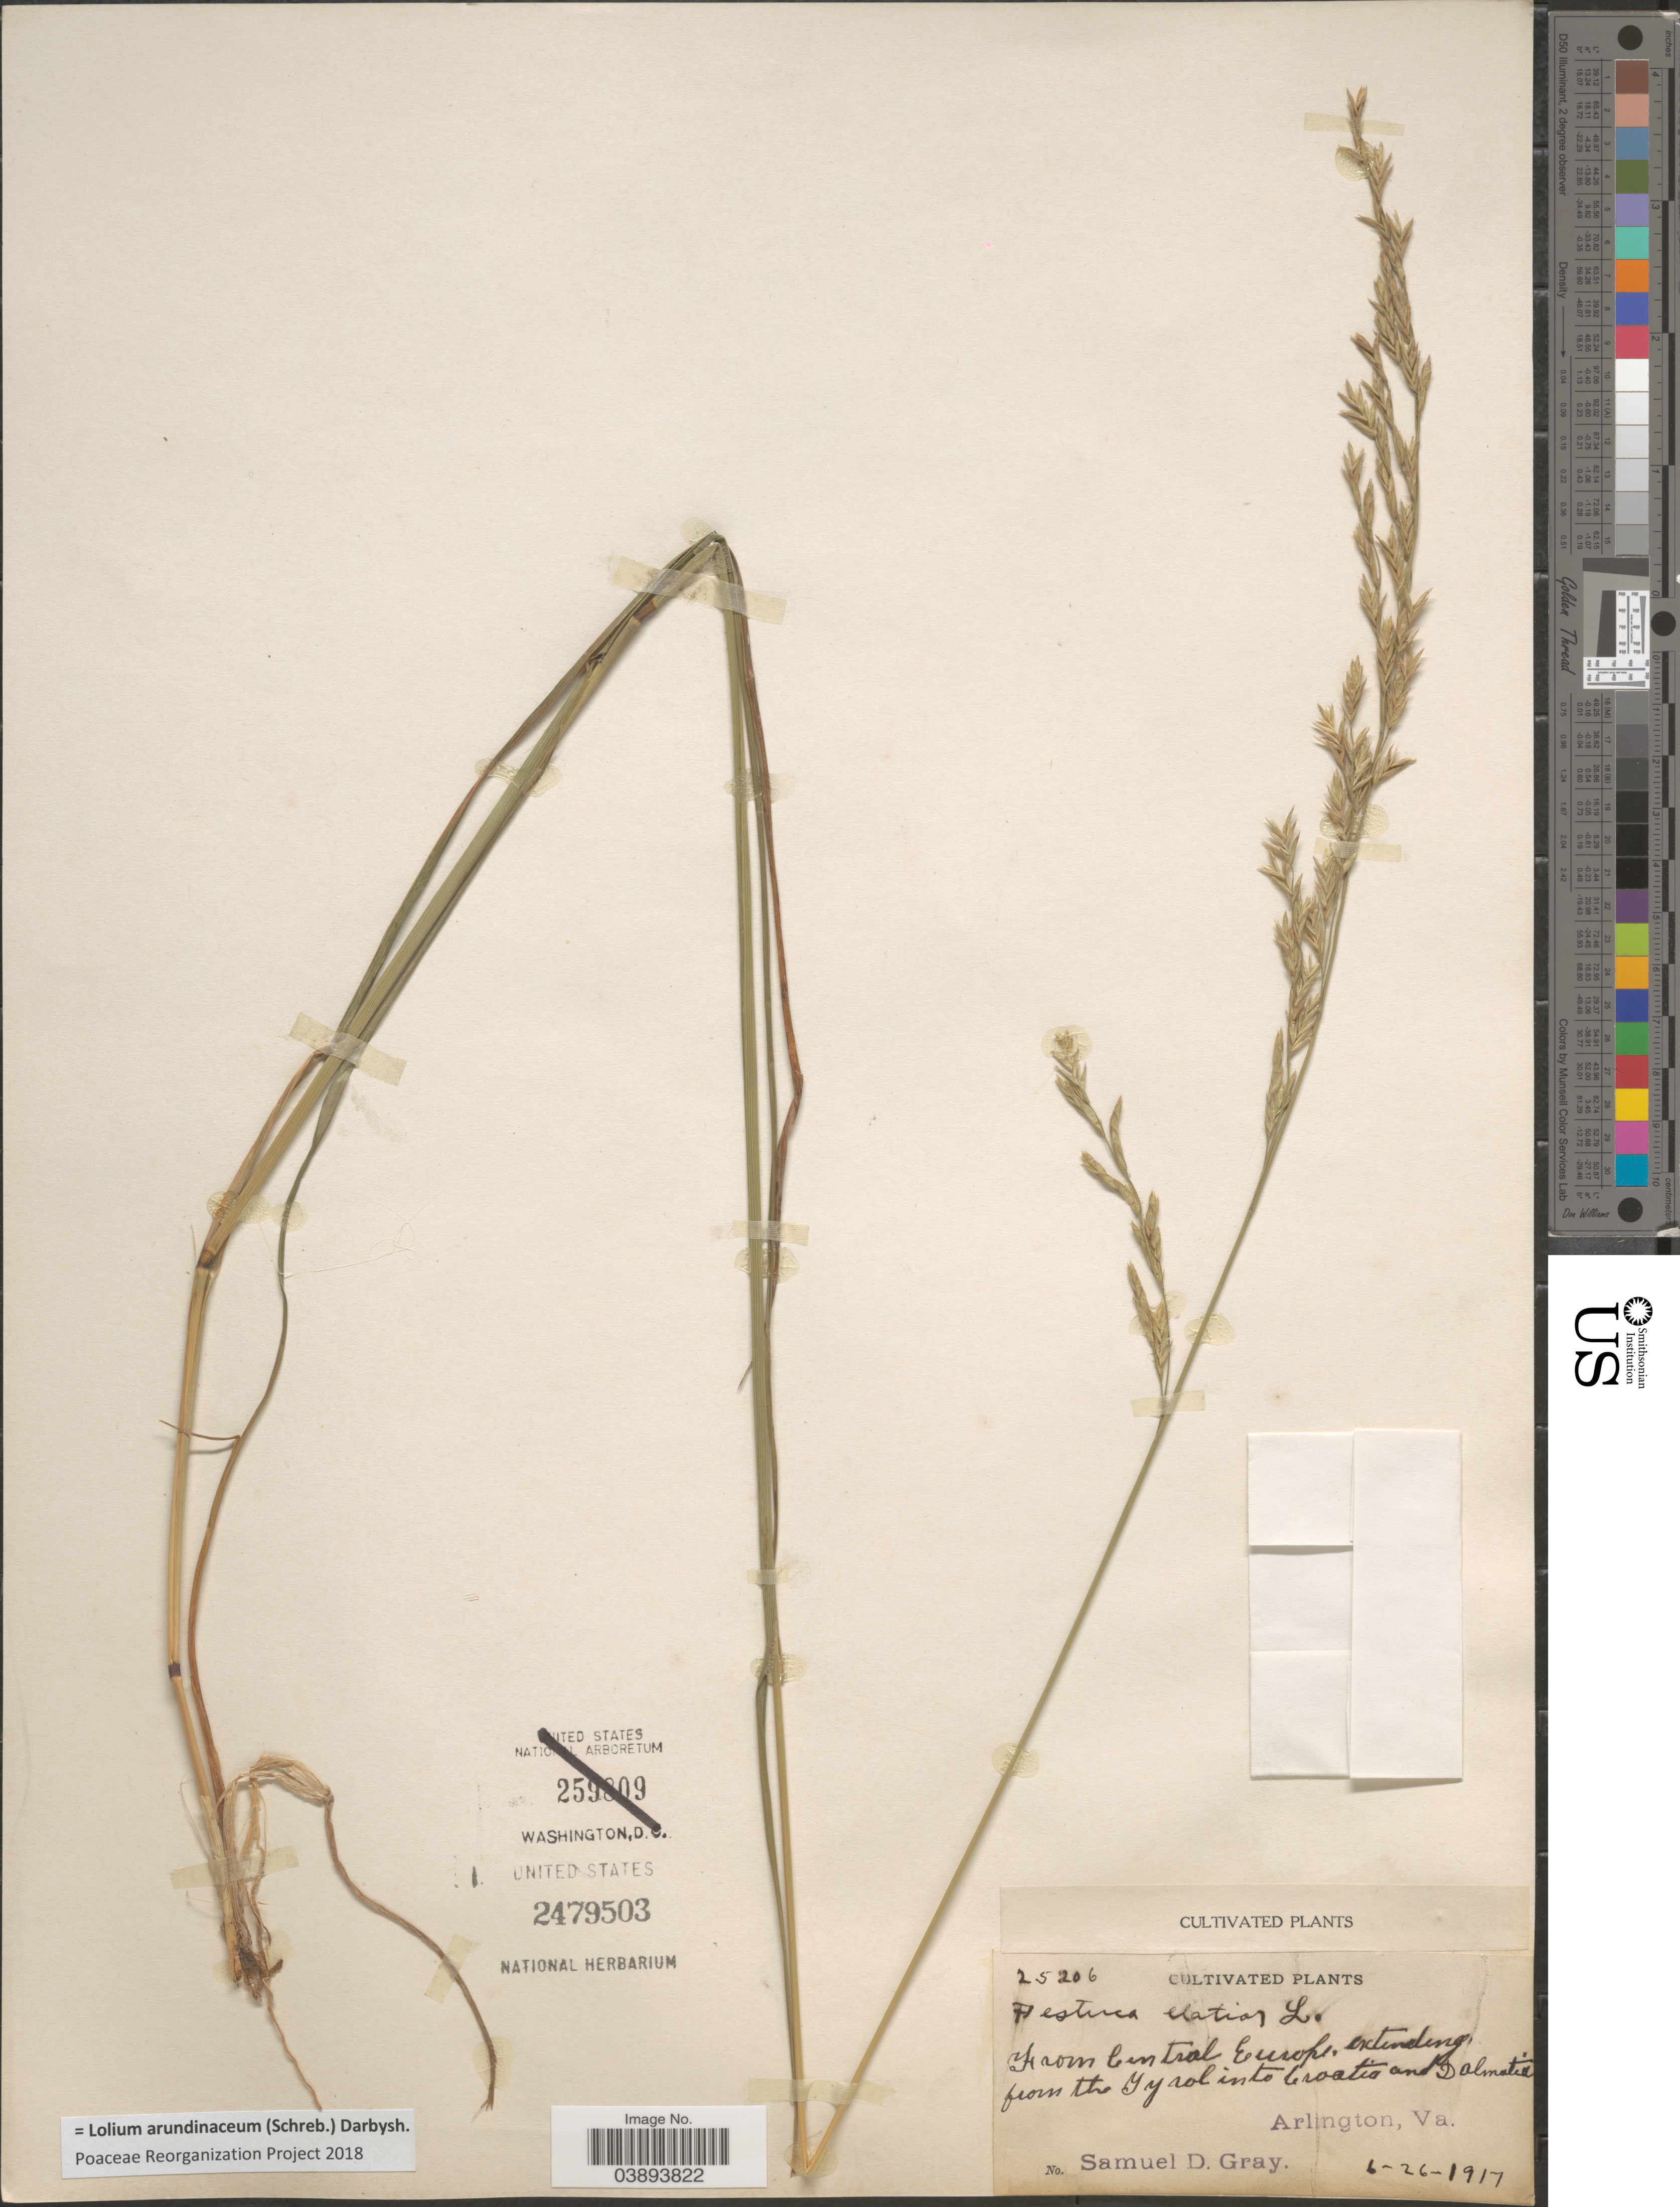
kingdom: Plantae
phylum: Tracheophyta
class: Liliopsida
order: Poales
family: Poaceae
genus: Lolium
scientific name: Lolium arundinaceum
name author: (Schreb.) Darbysh.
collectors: S. D. Gray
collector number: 25206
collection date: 1917-06-26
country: United States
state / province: Virginia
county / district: Arlington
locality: Arlington.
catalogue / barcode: US 2479503